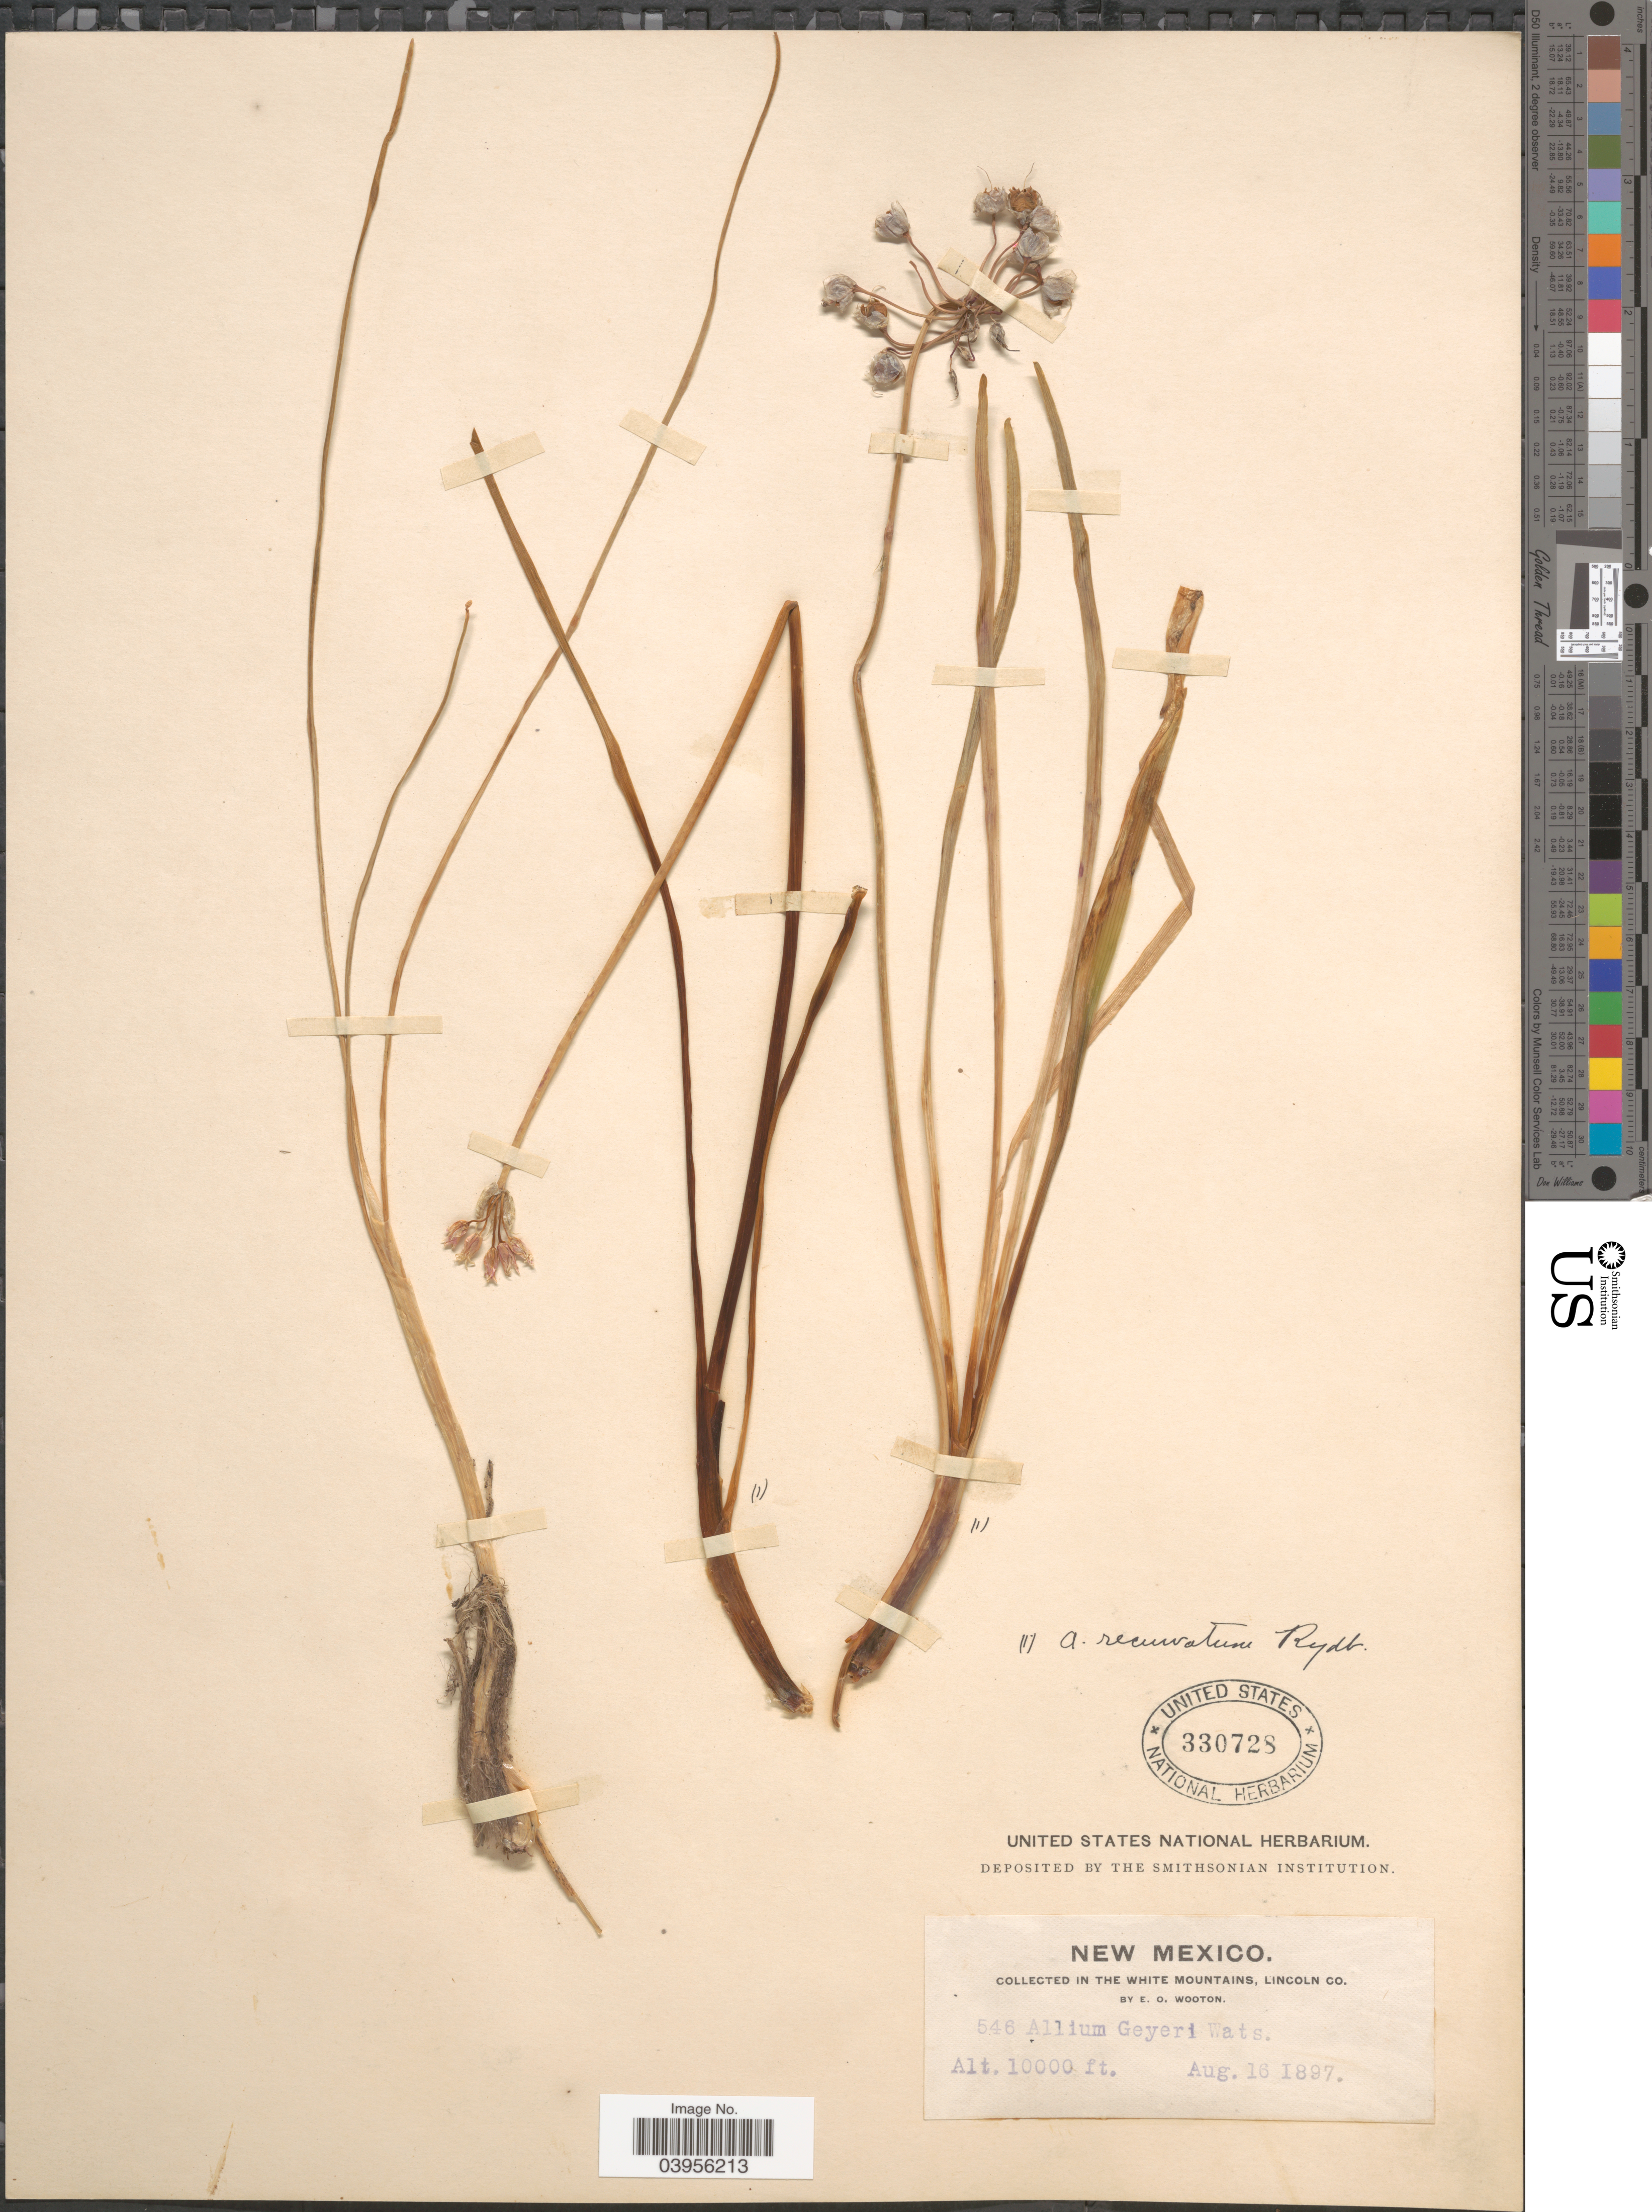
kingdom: Plantae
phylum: Tracheophyta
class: Liliopsida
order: Asparagales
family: Amaryllidaceae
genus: Allium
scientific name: Allium neomexicanum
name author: Rydb.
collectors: E. O. Wooton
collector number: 546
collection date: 1897-08-16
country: United States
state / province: New Mexico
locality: In the White Mountains, Lincoln Co.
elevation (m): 3048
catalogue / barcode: US 330728